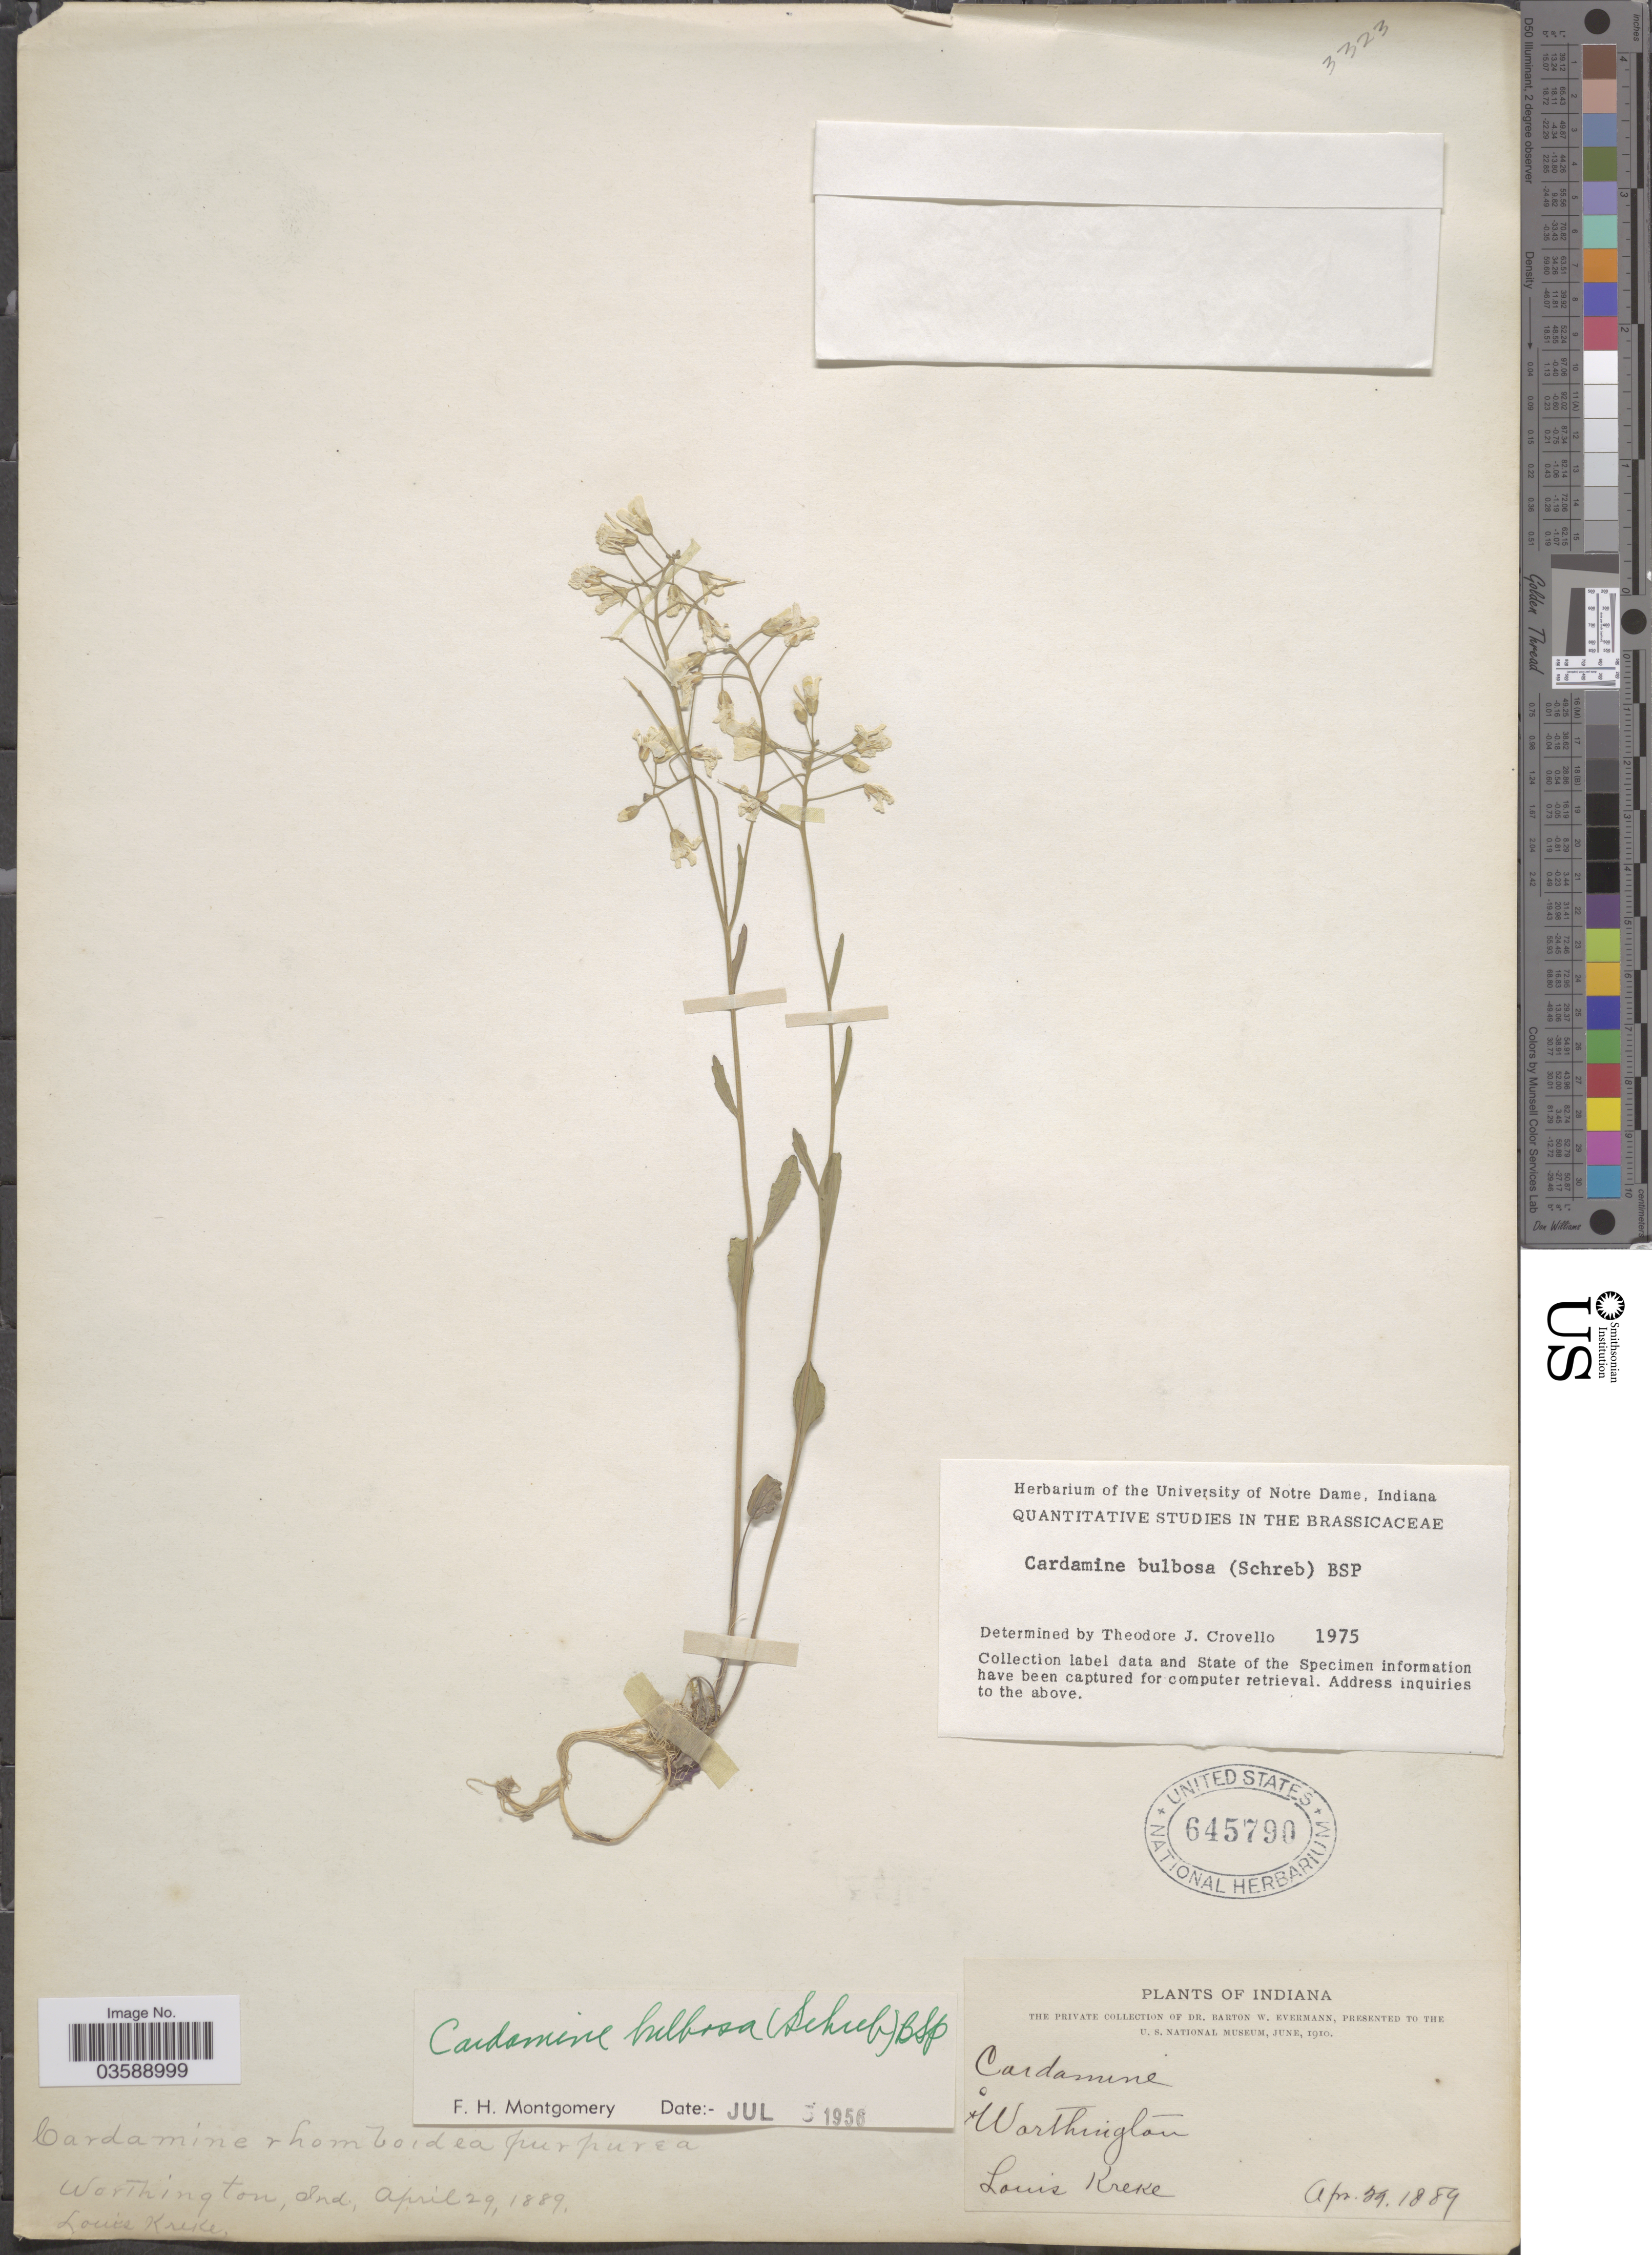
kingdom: Plantae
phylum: Tracheophyta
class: Magnoliopsida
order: Brassicales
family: Brassicaceae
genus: Cardamine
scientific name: Cardamine bulbosa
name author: (Schreb. ex Muhl.) Britton et al.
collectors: L. Kreke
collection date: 1889-04-29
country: United States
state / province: Indiana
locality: Worthington.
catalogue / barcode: US 645790